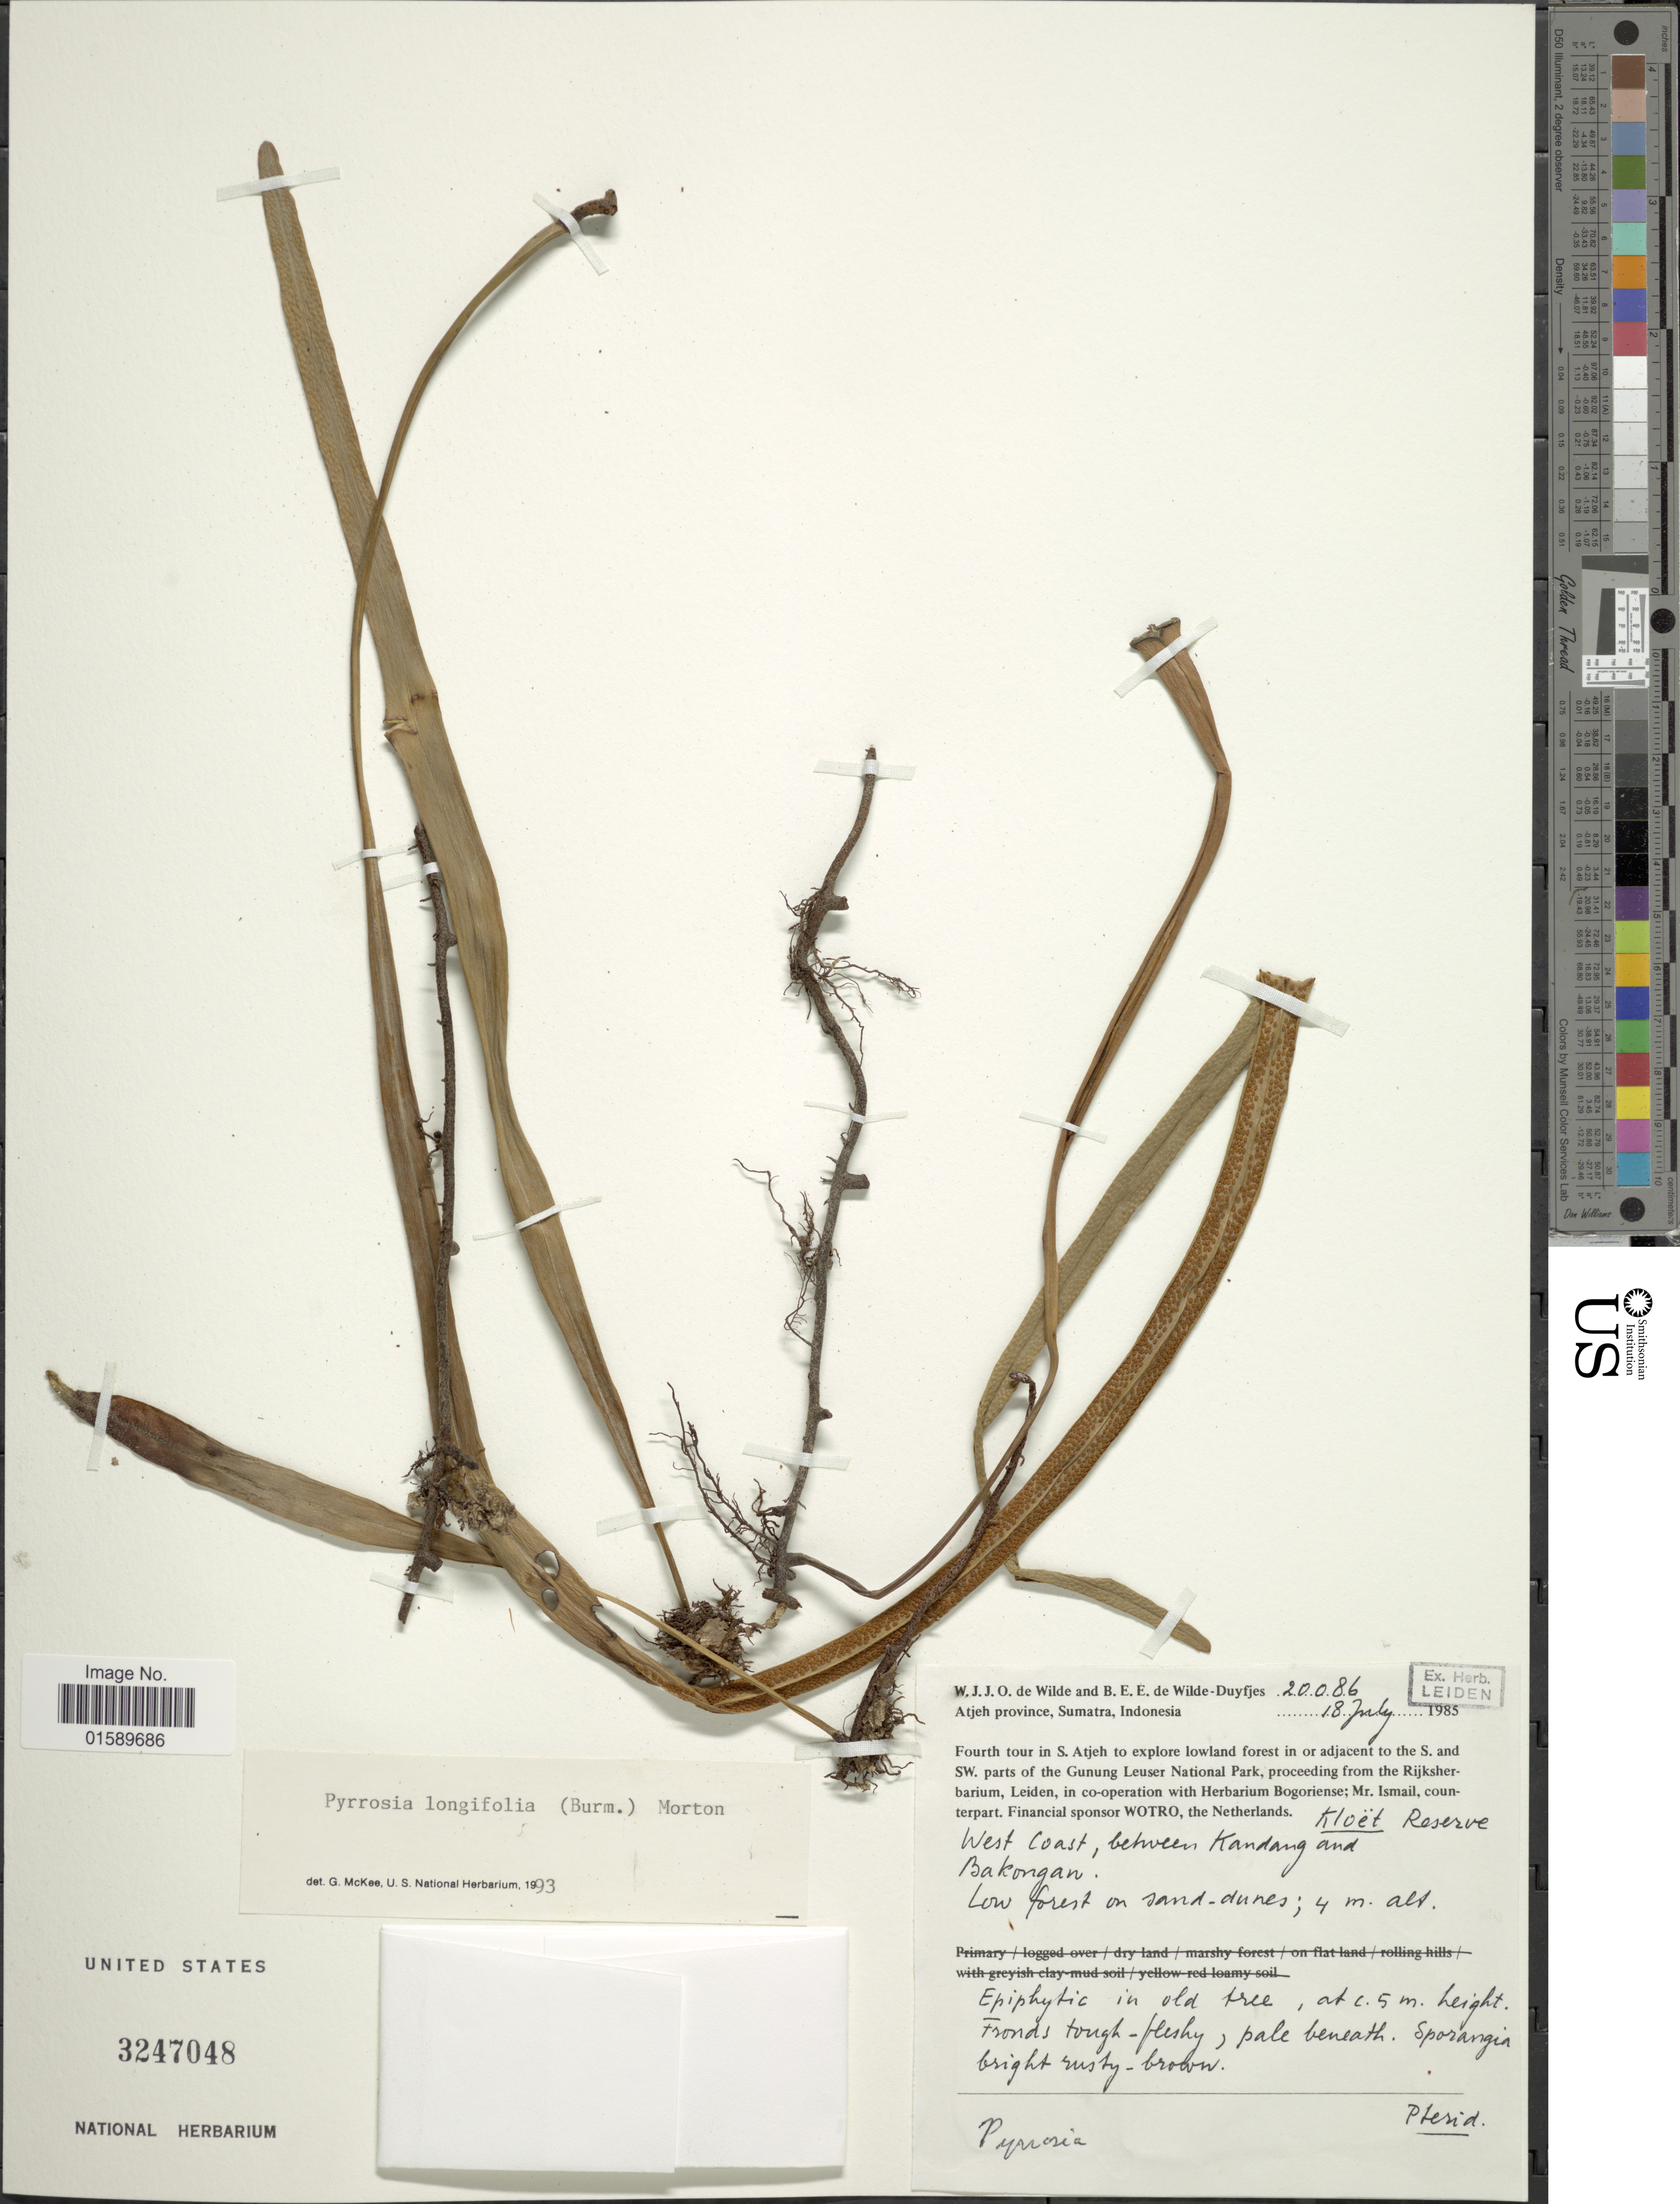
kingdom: Plantae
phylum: Tracheophyta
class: Polypodiopsida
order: Polypodiales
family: Polypodiaceae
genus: Pyrrosia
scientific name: Pyrrosia longifolia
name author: (Burm. f.) C.V. Morton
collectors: W. J. de Wilde & B. E. de Wilde-Duyfjes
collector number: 20086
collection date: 1985-07-18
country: Indonesia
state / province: Sumatra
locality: Atjeh, province, Sumatra Indonesia, Kloet Reserve, West Coast, between between Kandang and Bakongan. [interpreted]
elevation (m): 4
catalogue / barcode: US 3247048